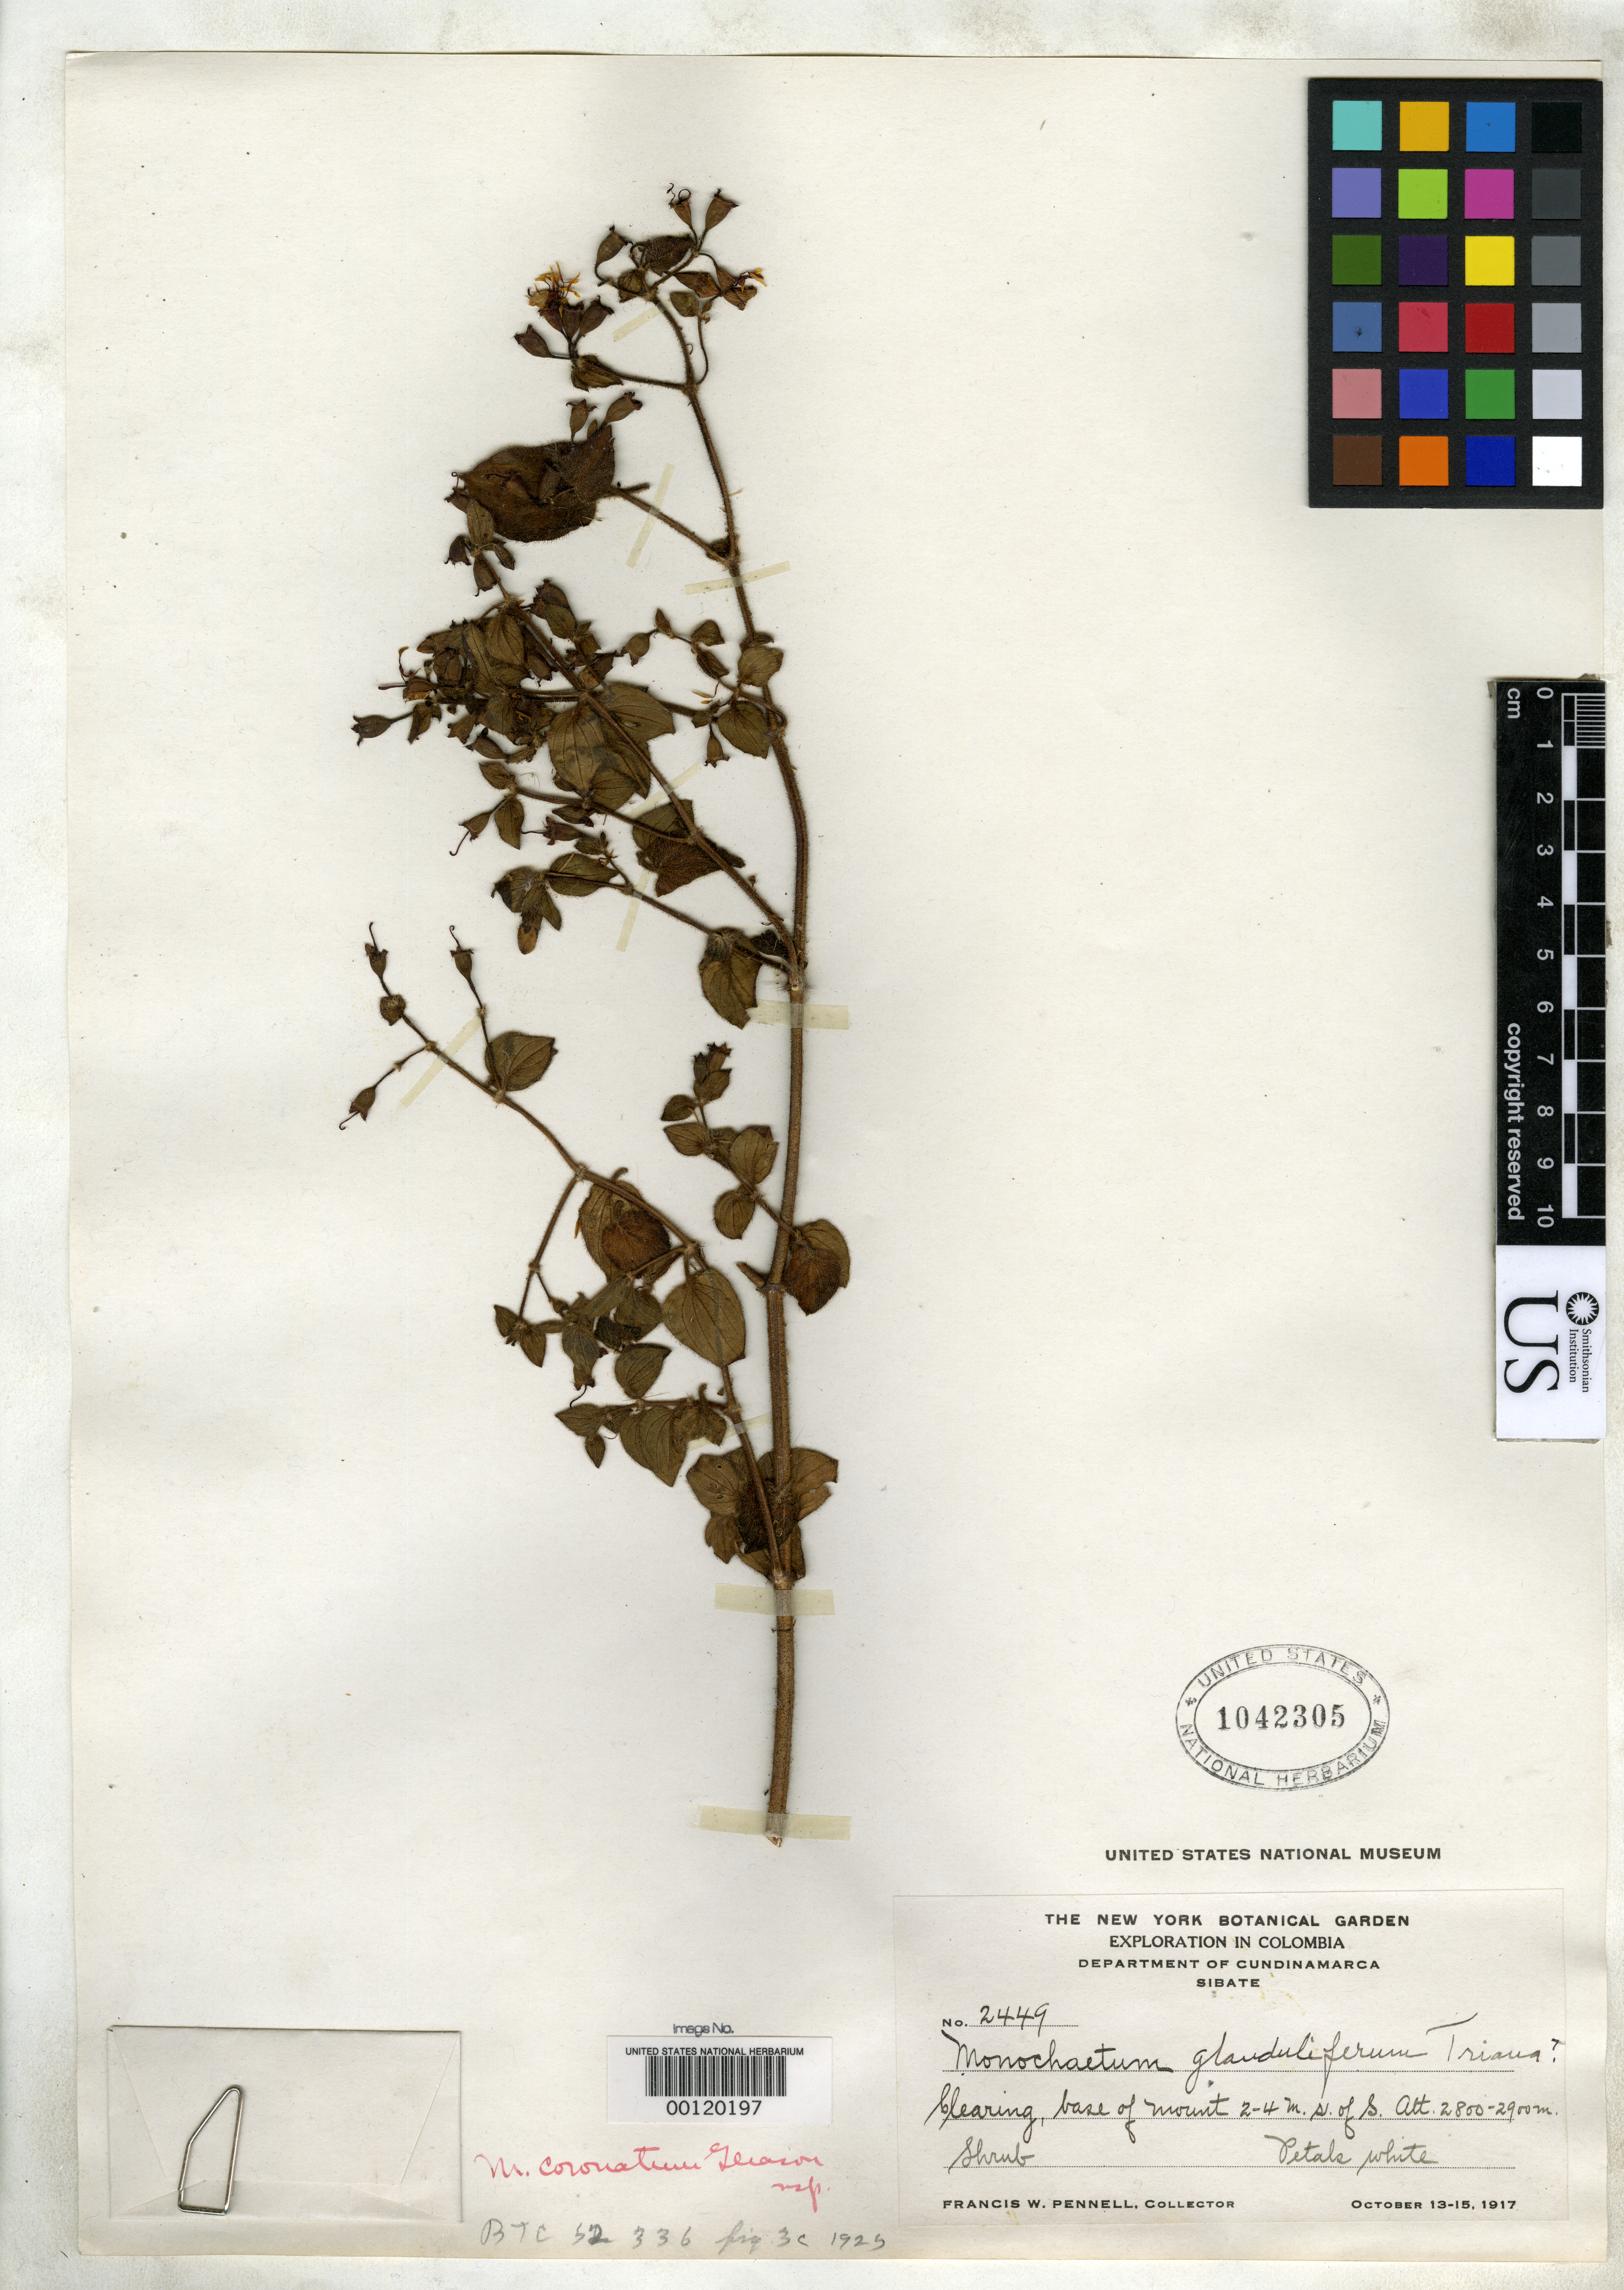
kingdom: Plantae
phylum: Tracheophyta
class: Magnoliopsida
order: Myrtales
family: Melastomataceae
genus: Monochaetum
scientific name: Monochaetum coronatum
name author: Gleason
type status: Isotype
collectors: F. W. Pennell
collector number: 2449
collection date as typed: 13 Oct 1917 to 15 Oct 1917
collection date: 1917-10-13/1917-10-15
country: Colombia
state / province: Cundinamarca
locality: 2-4 mi S of Sibate.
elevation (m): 2800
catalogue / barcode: US 1042305